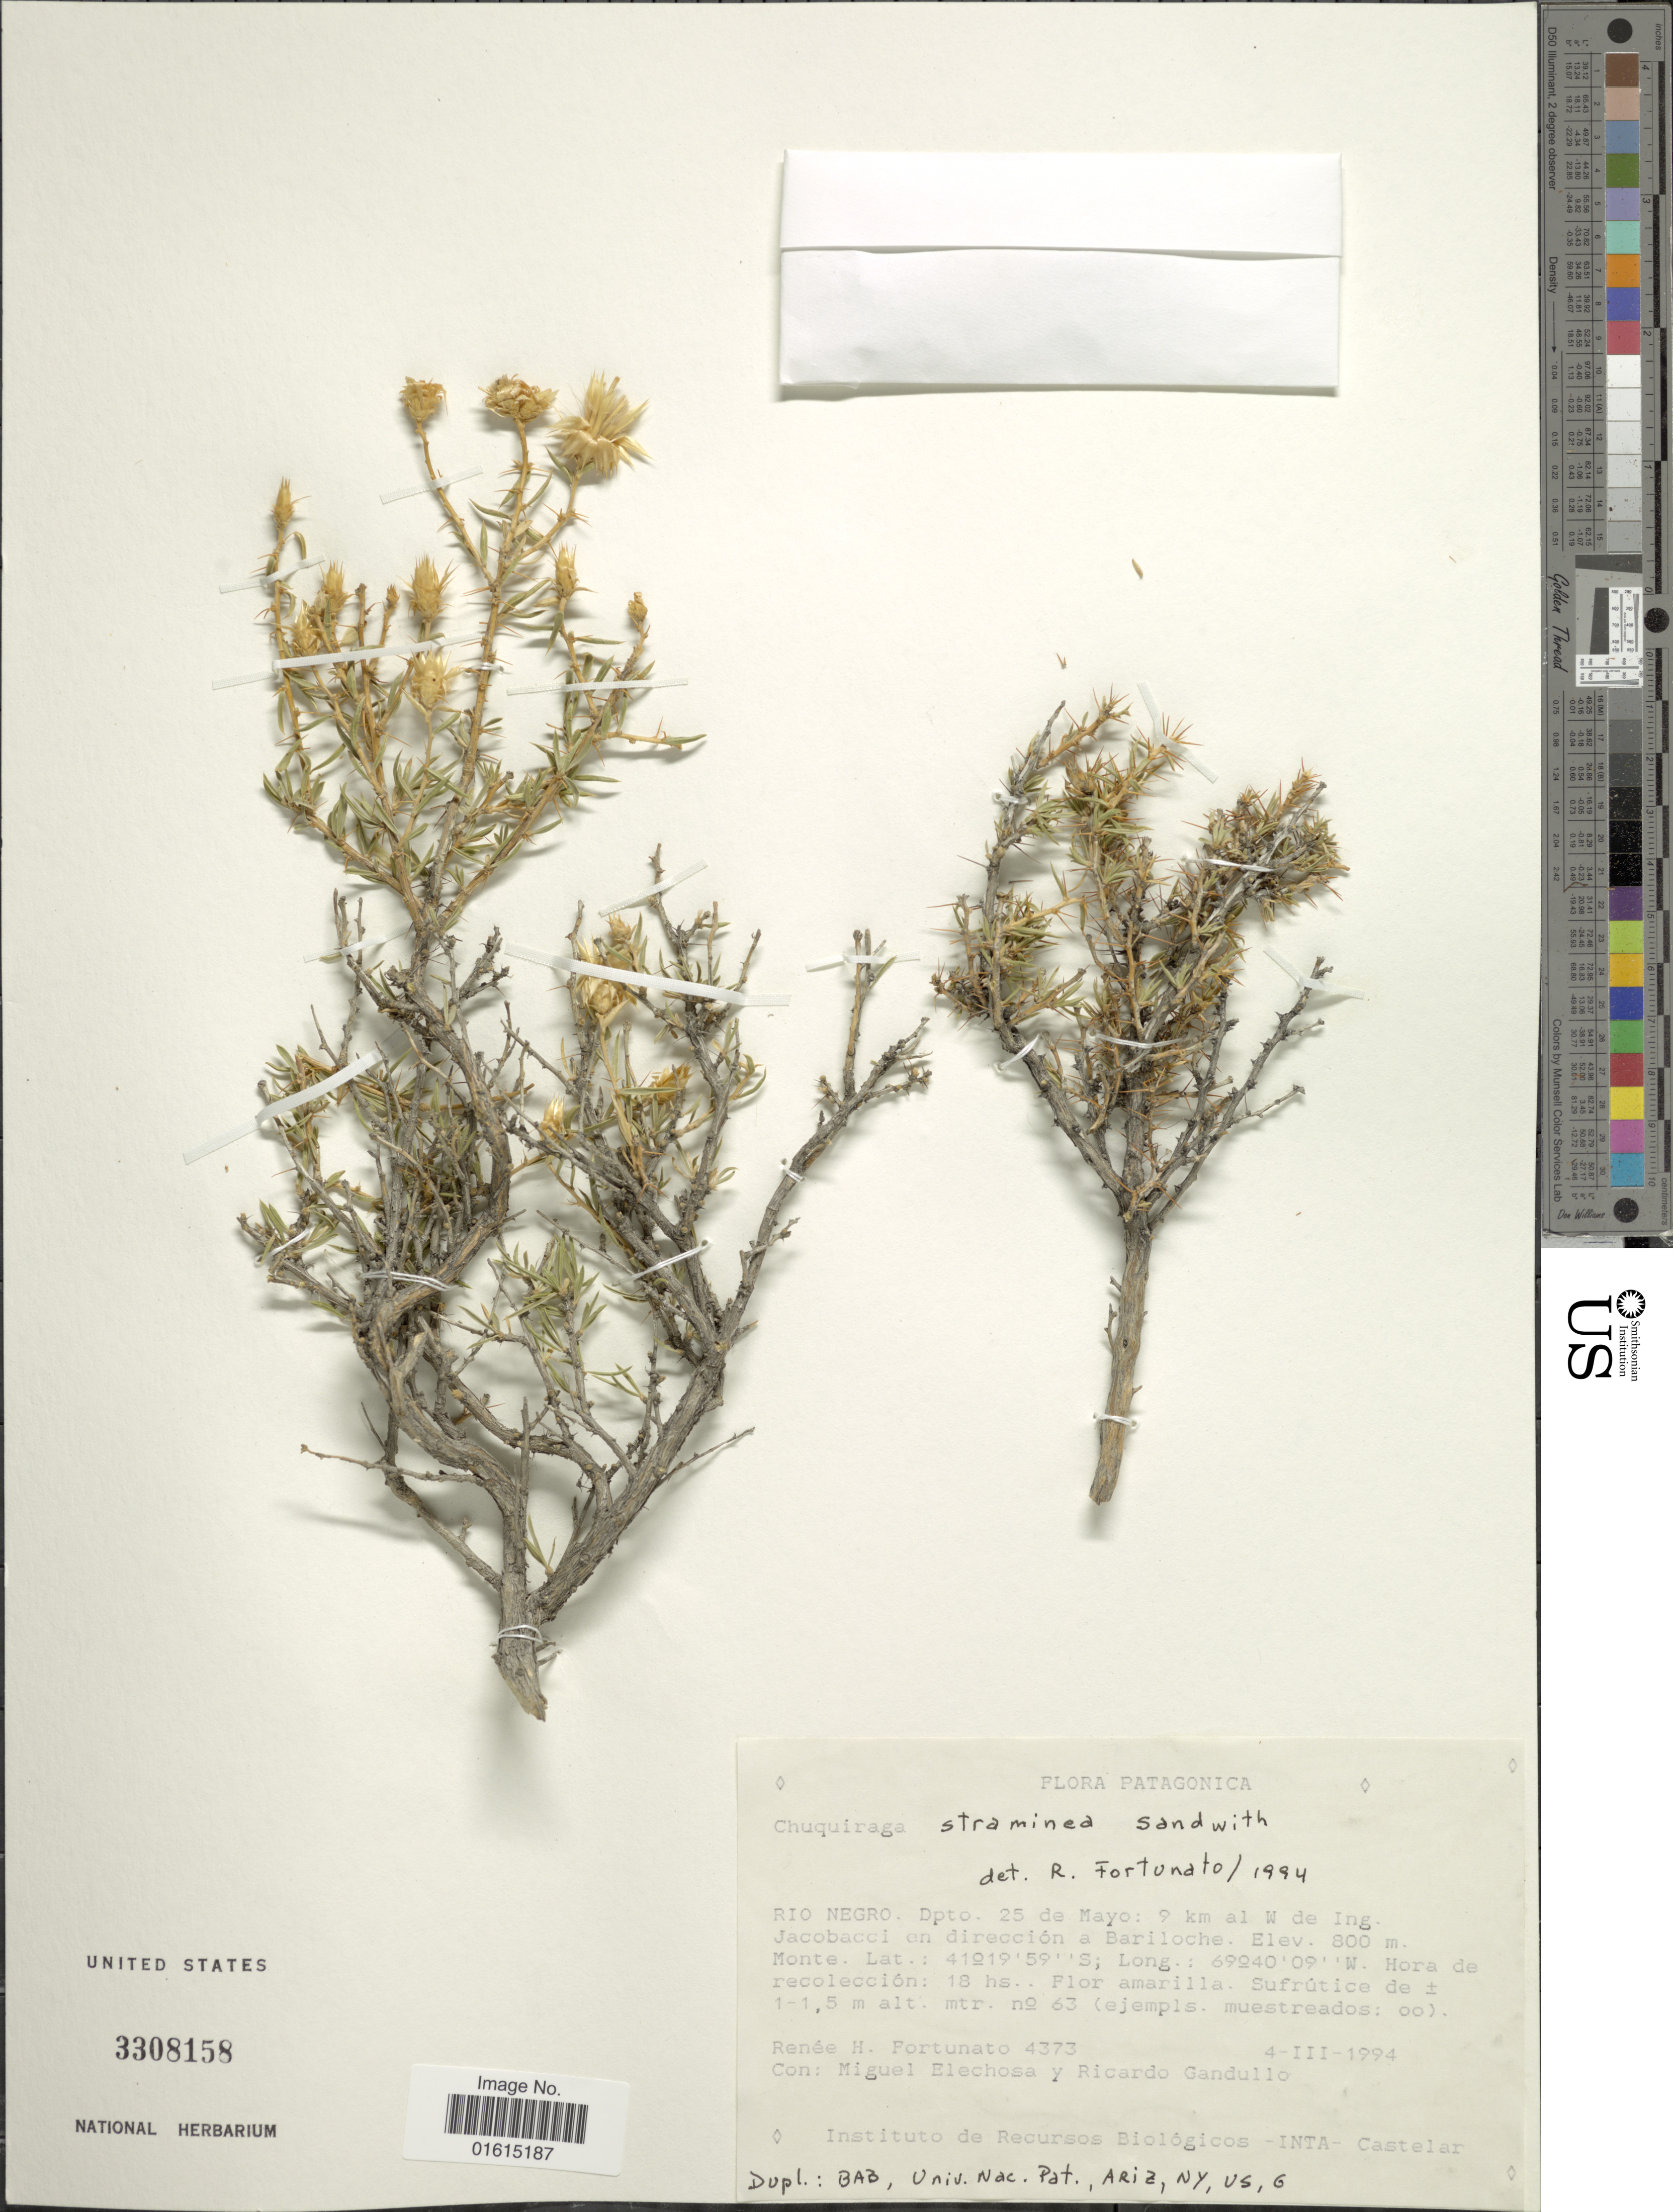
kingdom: Plantae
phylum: Tracheophyta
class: Magnoliopsida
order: Asterales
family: Asteraceae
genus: Chuquiraga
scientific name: Chuquiraga straminea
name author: Sandwith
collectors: R. H. Fortunato, M. Elechosa & R. Gandullo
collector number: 4373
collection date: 1994-03-04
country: Argentina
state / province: Rio Negro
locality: Patagonica, Rio Negro, Dpto. 25 de Mayo, 9 km al W de Ing. Jacobacci en direccion a Bariloche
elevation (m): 800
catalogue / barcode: US 3308158